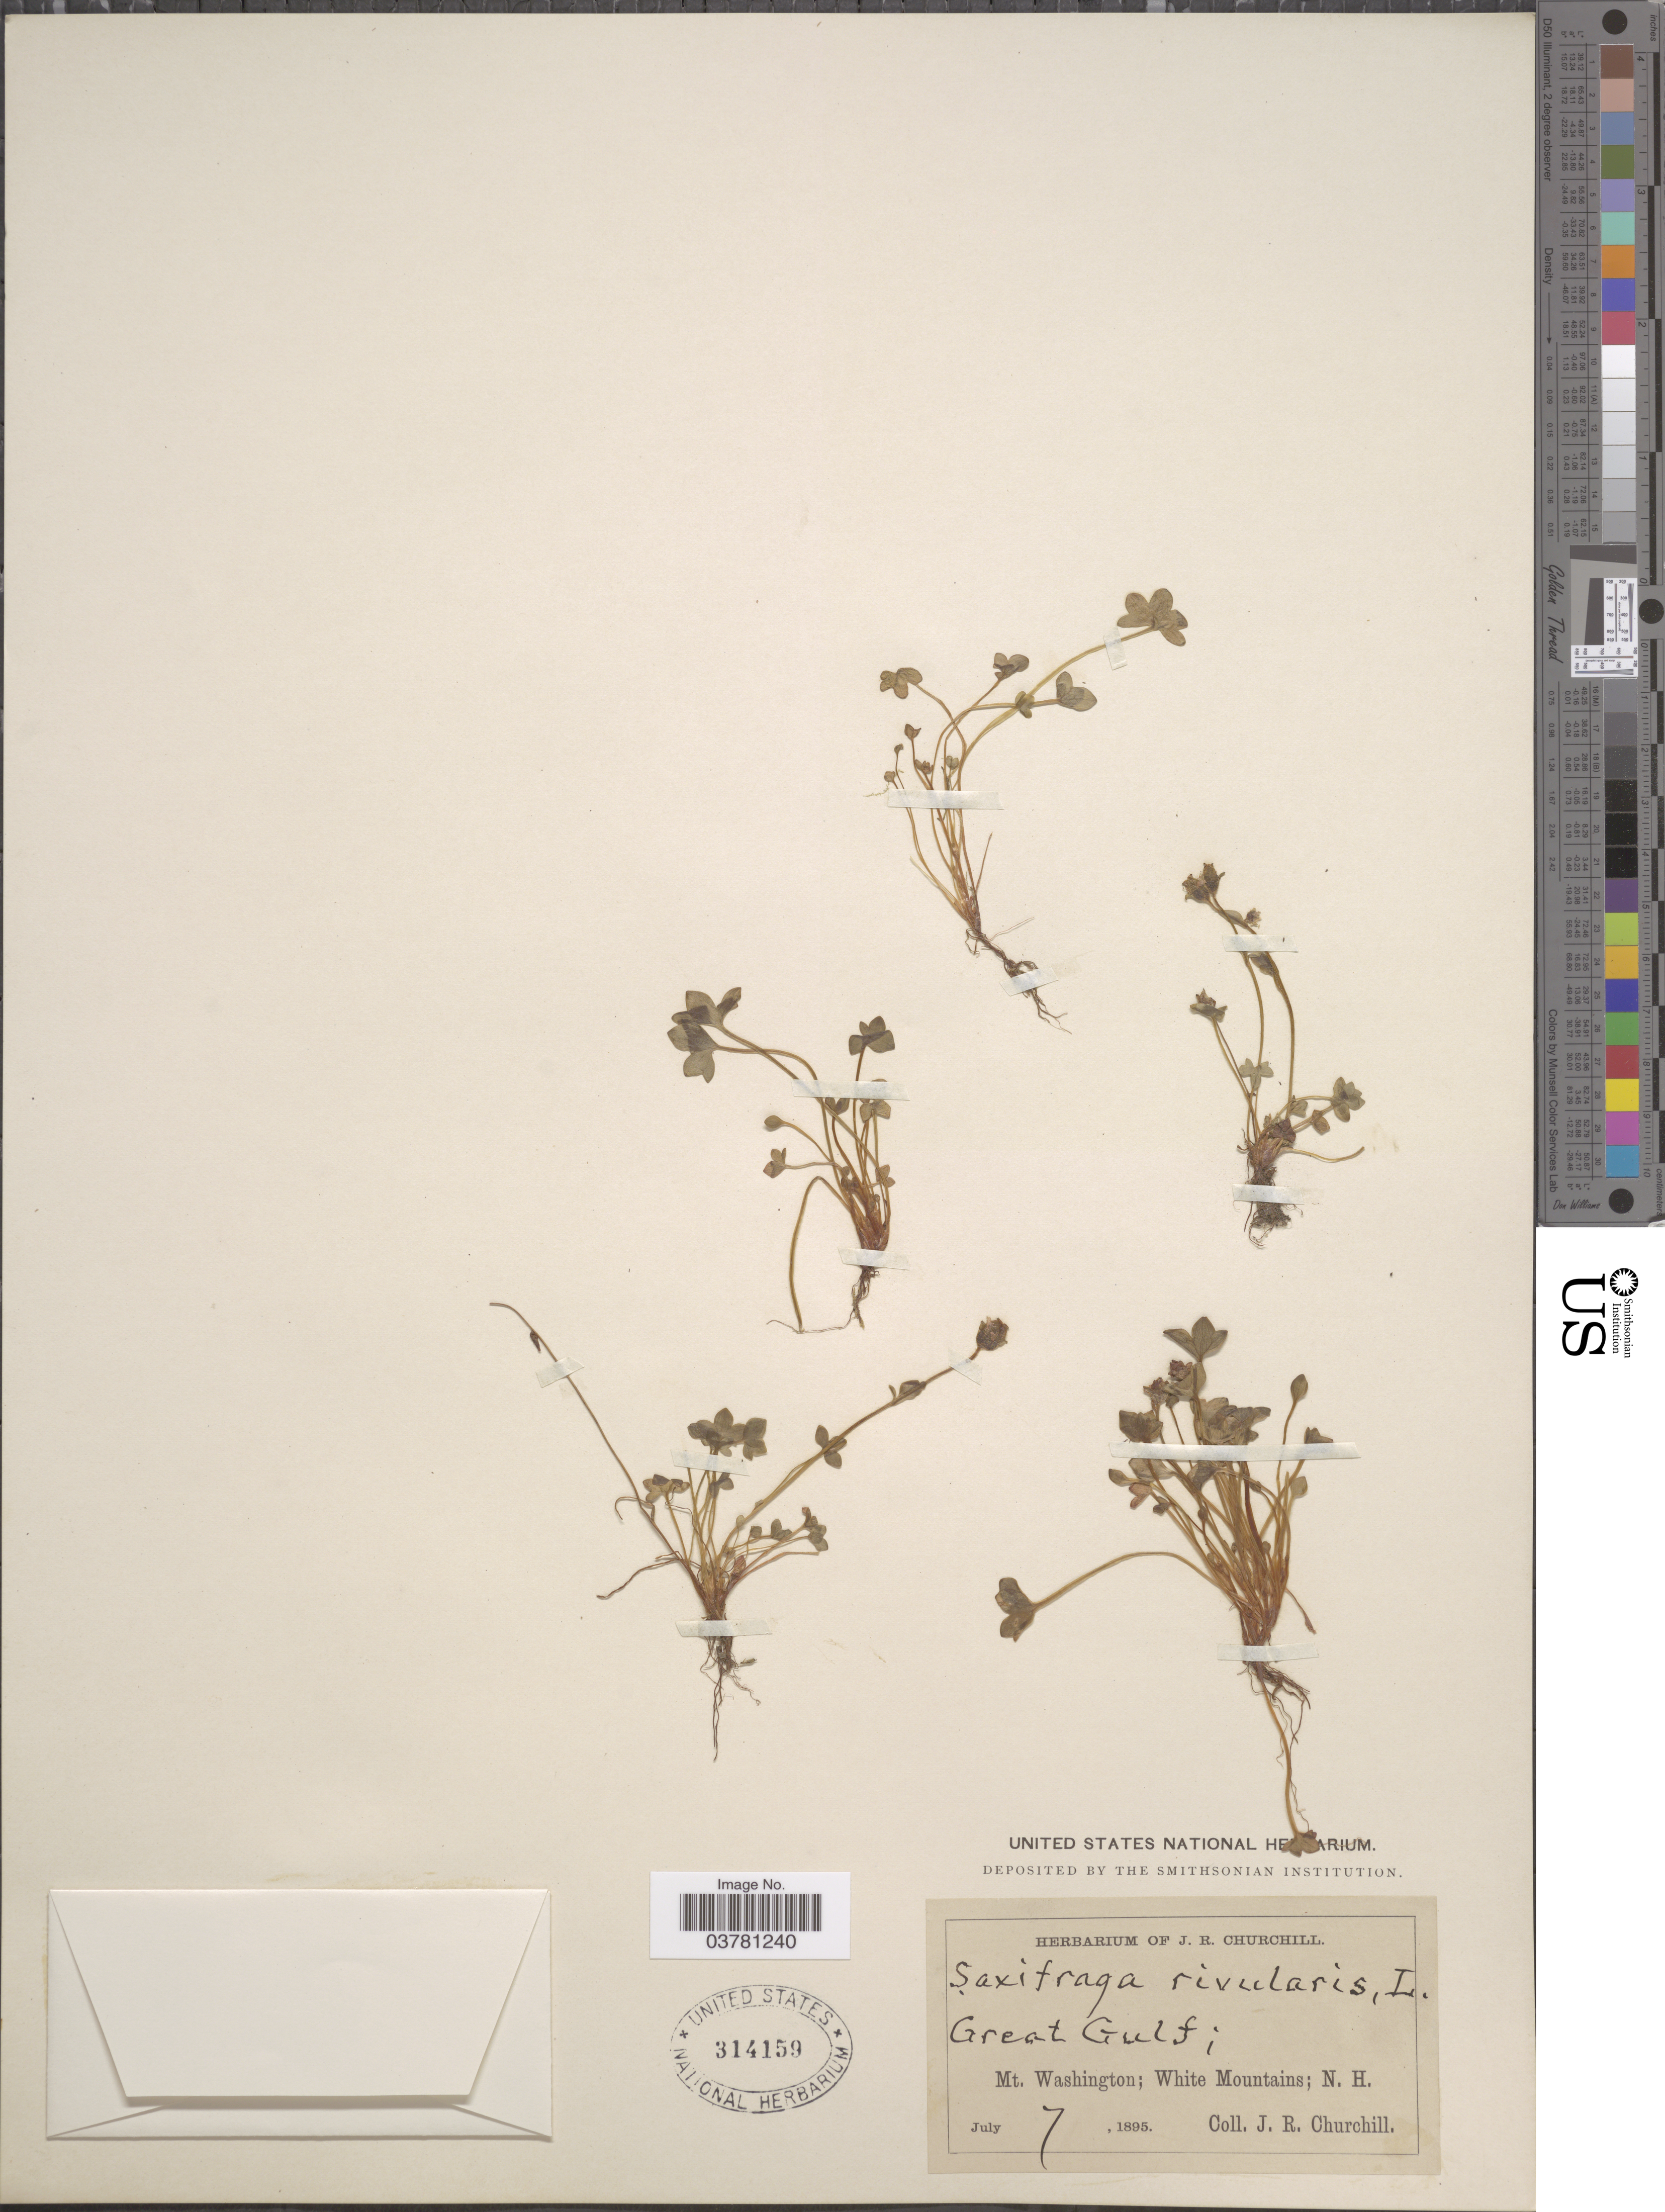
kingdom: Plantae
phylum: Tracheophyta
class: Magnoliopsida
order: Saxifragales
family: Saxifragaceae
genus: Saxifraga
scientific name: Saxifraga rivularis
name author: L.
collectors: J. Churchill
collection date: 1895-07-07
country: United States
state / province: New Hampshire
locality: Great Gulf; Mt. Washington; White Mountains.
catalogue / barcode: US 314159